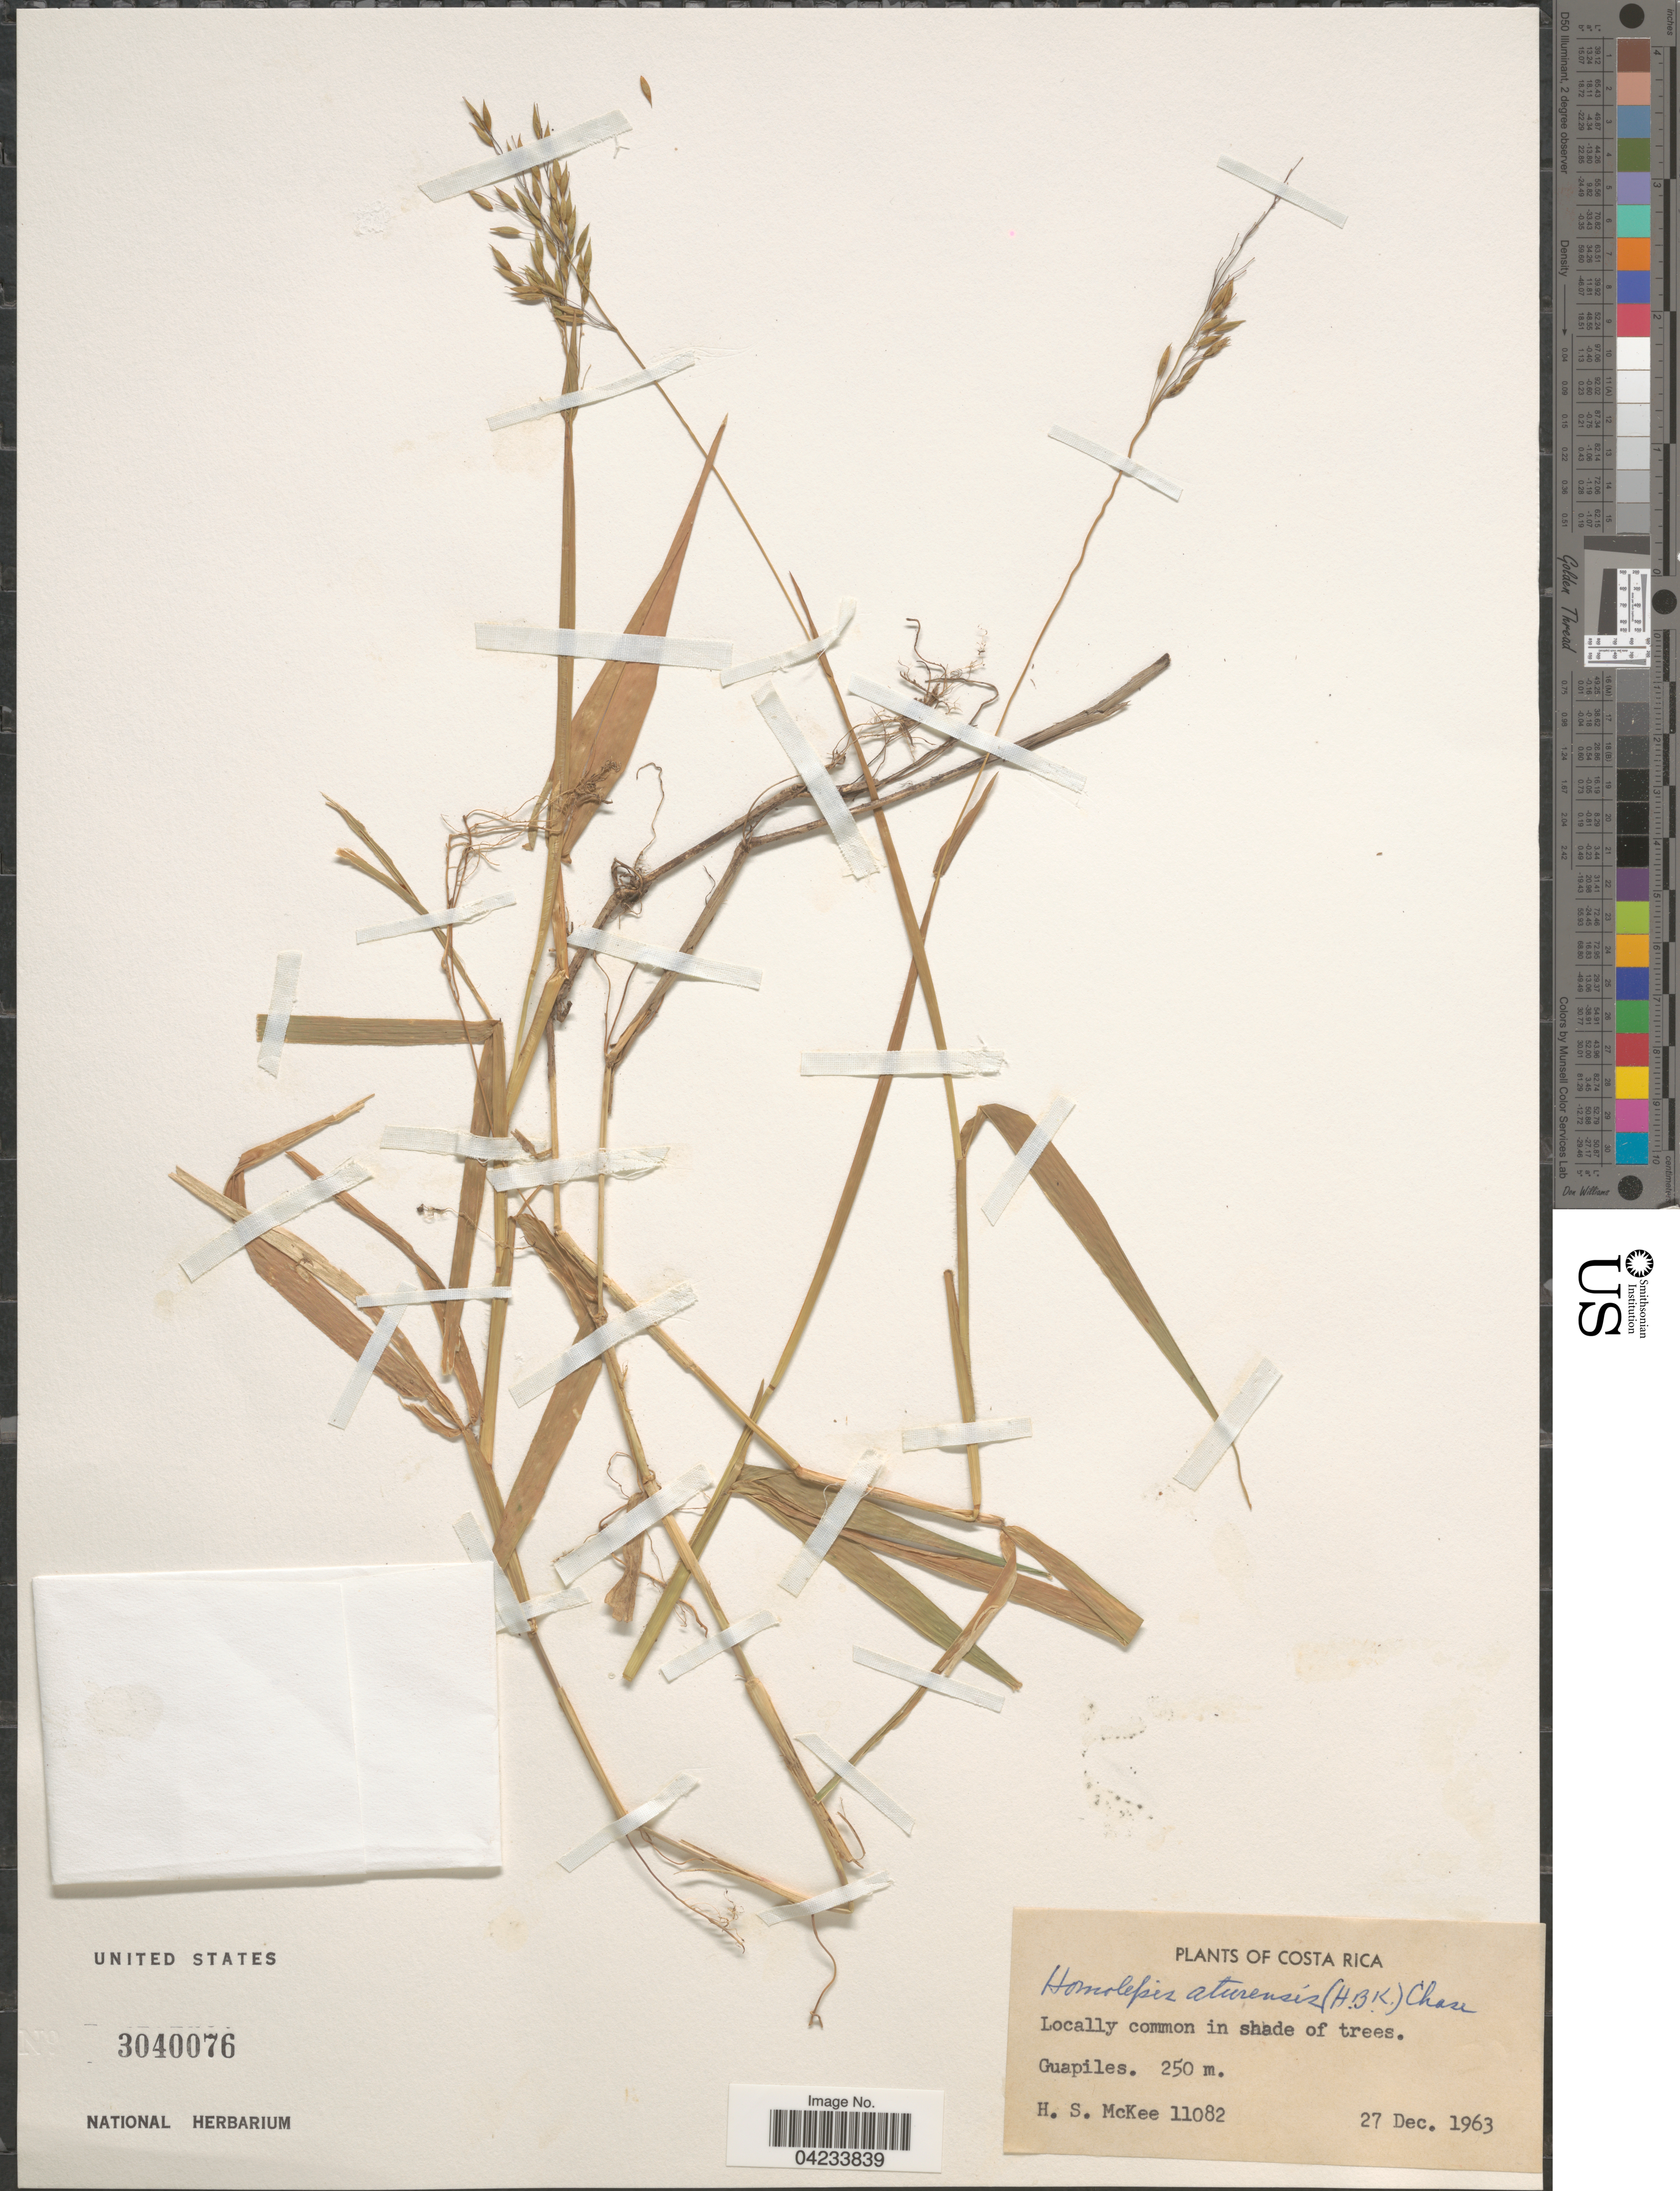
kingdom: Plantae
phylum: Tracheophyta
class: Liliopsida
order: Poales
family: Poaceae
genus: Homolepis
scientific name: Homolepis aturensis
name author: (Kunth) Chase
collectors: H. S. McKee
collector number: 11082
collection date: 1963-12-27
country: Costa Rica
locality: Guapiles.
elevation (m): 250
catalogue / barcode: US 3040076